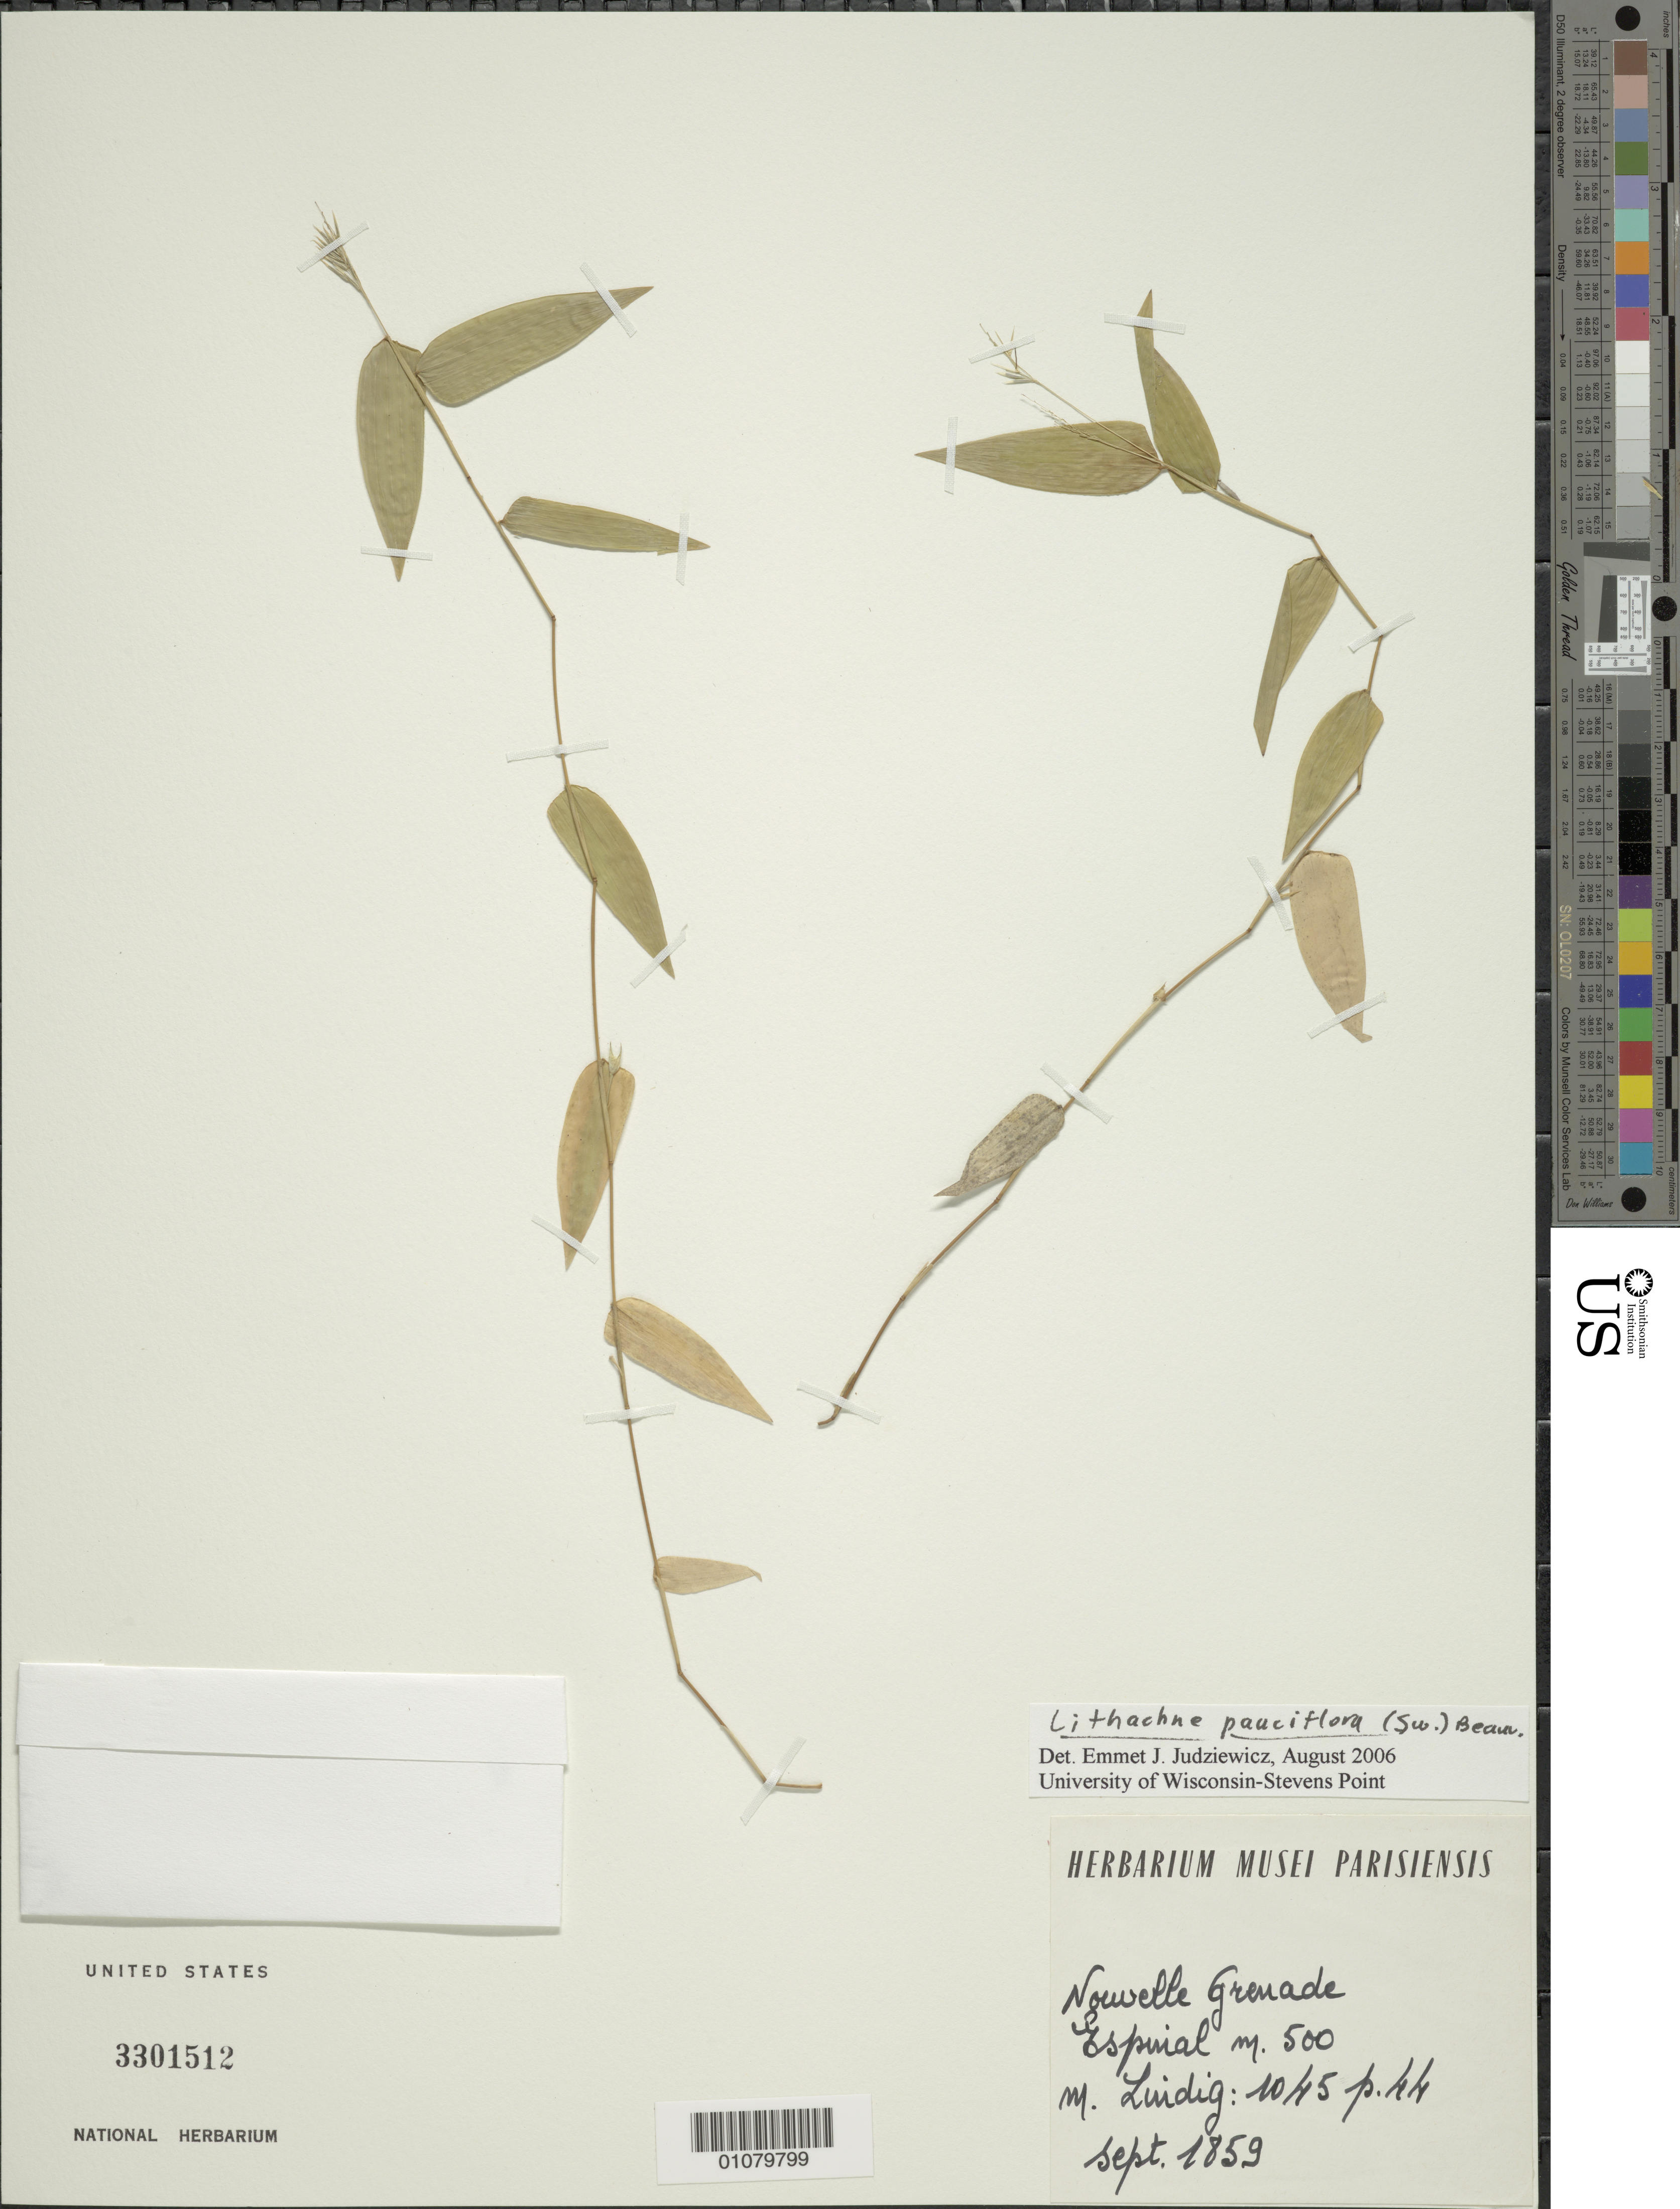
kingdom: Plantae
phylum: Tracheophyta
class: Liliopsida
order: Poales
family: Poaceae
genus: Lithachne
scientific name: Lithachne pauciflora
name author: (Sw.) P. Beauv.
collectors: M. Luidig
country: Colombia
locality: Nouvelle Grande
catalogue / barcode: US 3301512